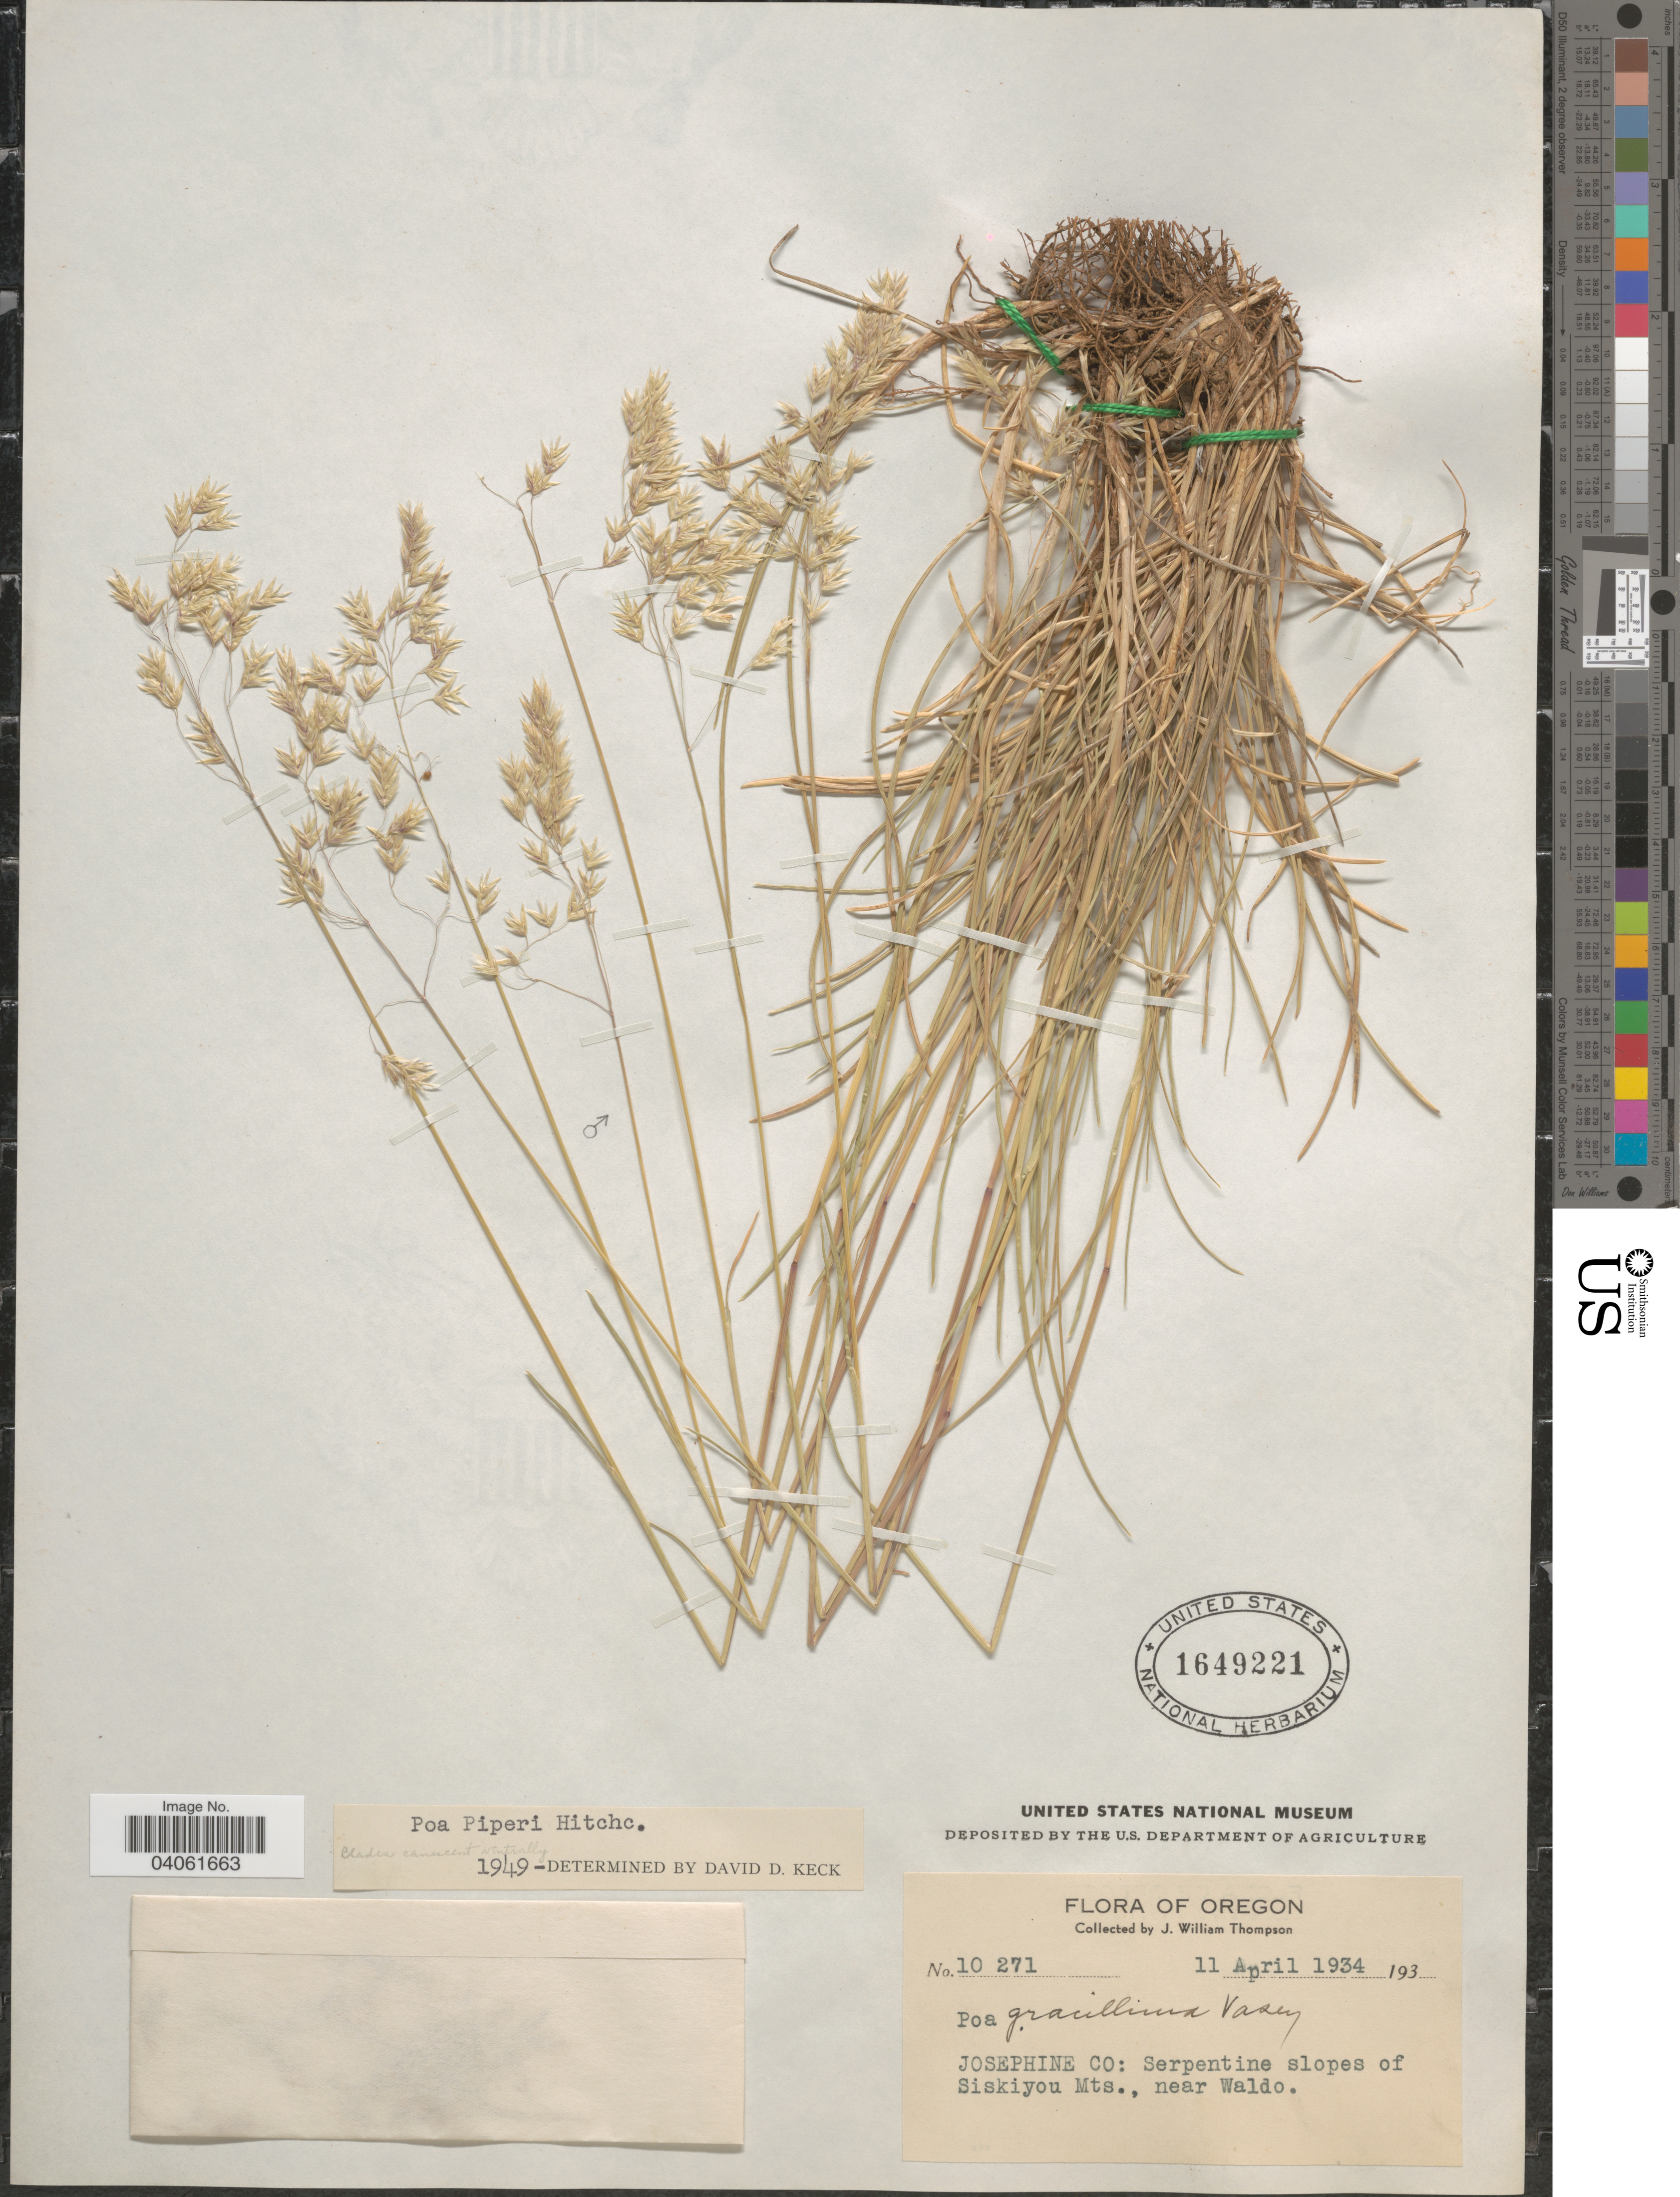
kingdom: Plantae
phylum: Tracheophyta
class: Liliopsida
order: Poales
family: Poaceae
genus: Poa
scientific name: Poa piperi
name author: Hitchc.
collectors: J. W. Thompson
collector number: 10271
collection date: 1934-04-11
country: United States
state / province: Oregon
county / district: Josephine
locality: Josephine Co: Serpentine slopes of Siskiyou Mts., near Waldo.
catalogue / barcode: US 1649221